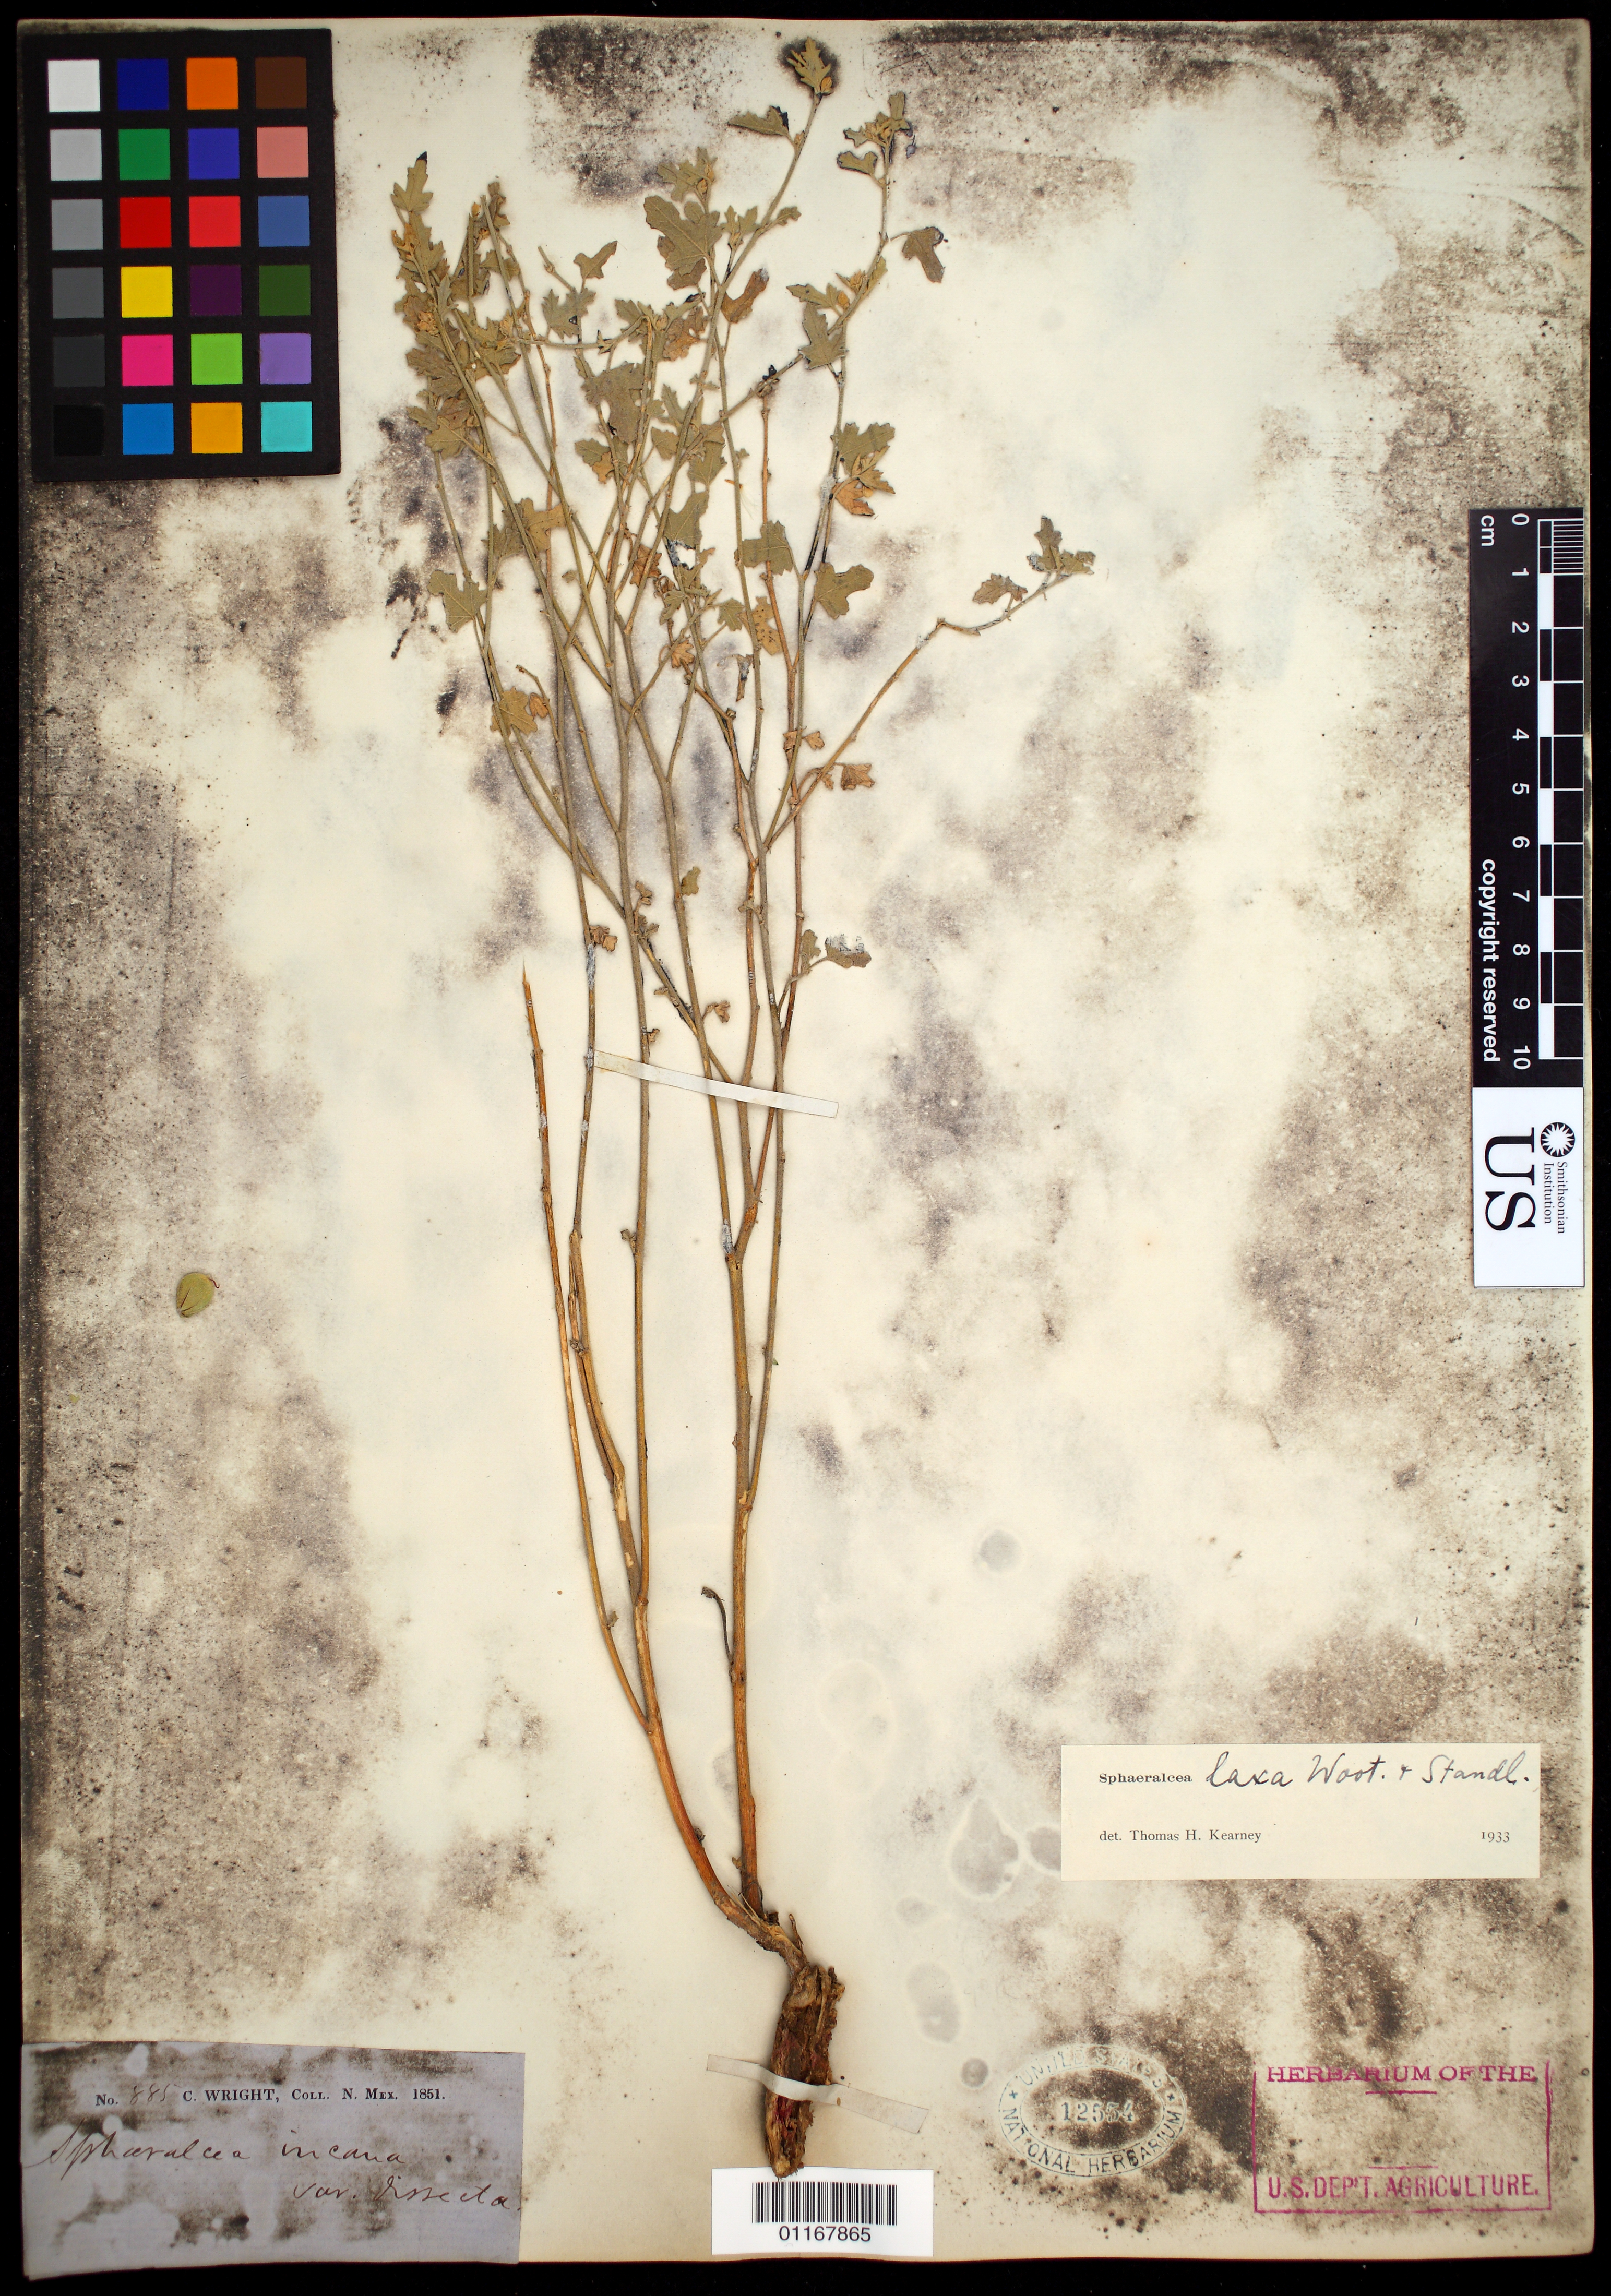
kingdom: Plantae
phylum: Tracheophyta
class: Magnoliopsida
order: Malvales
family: Malvaceae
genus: Sphaeralcea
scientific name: Sphaeralcea laxa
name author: Wooton & Standl.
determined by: Kearney, T. H.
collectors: C. Wright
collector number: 885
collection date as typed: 1851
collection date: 1851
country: United States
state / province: New Mexico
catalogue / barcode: US 12554